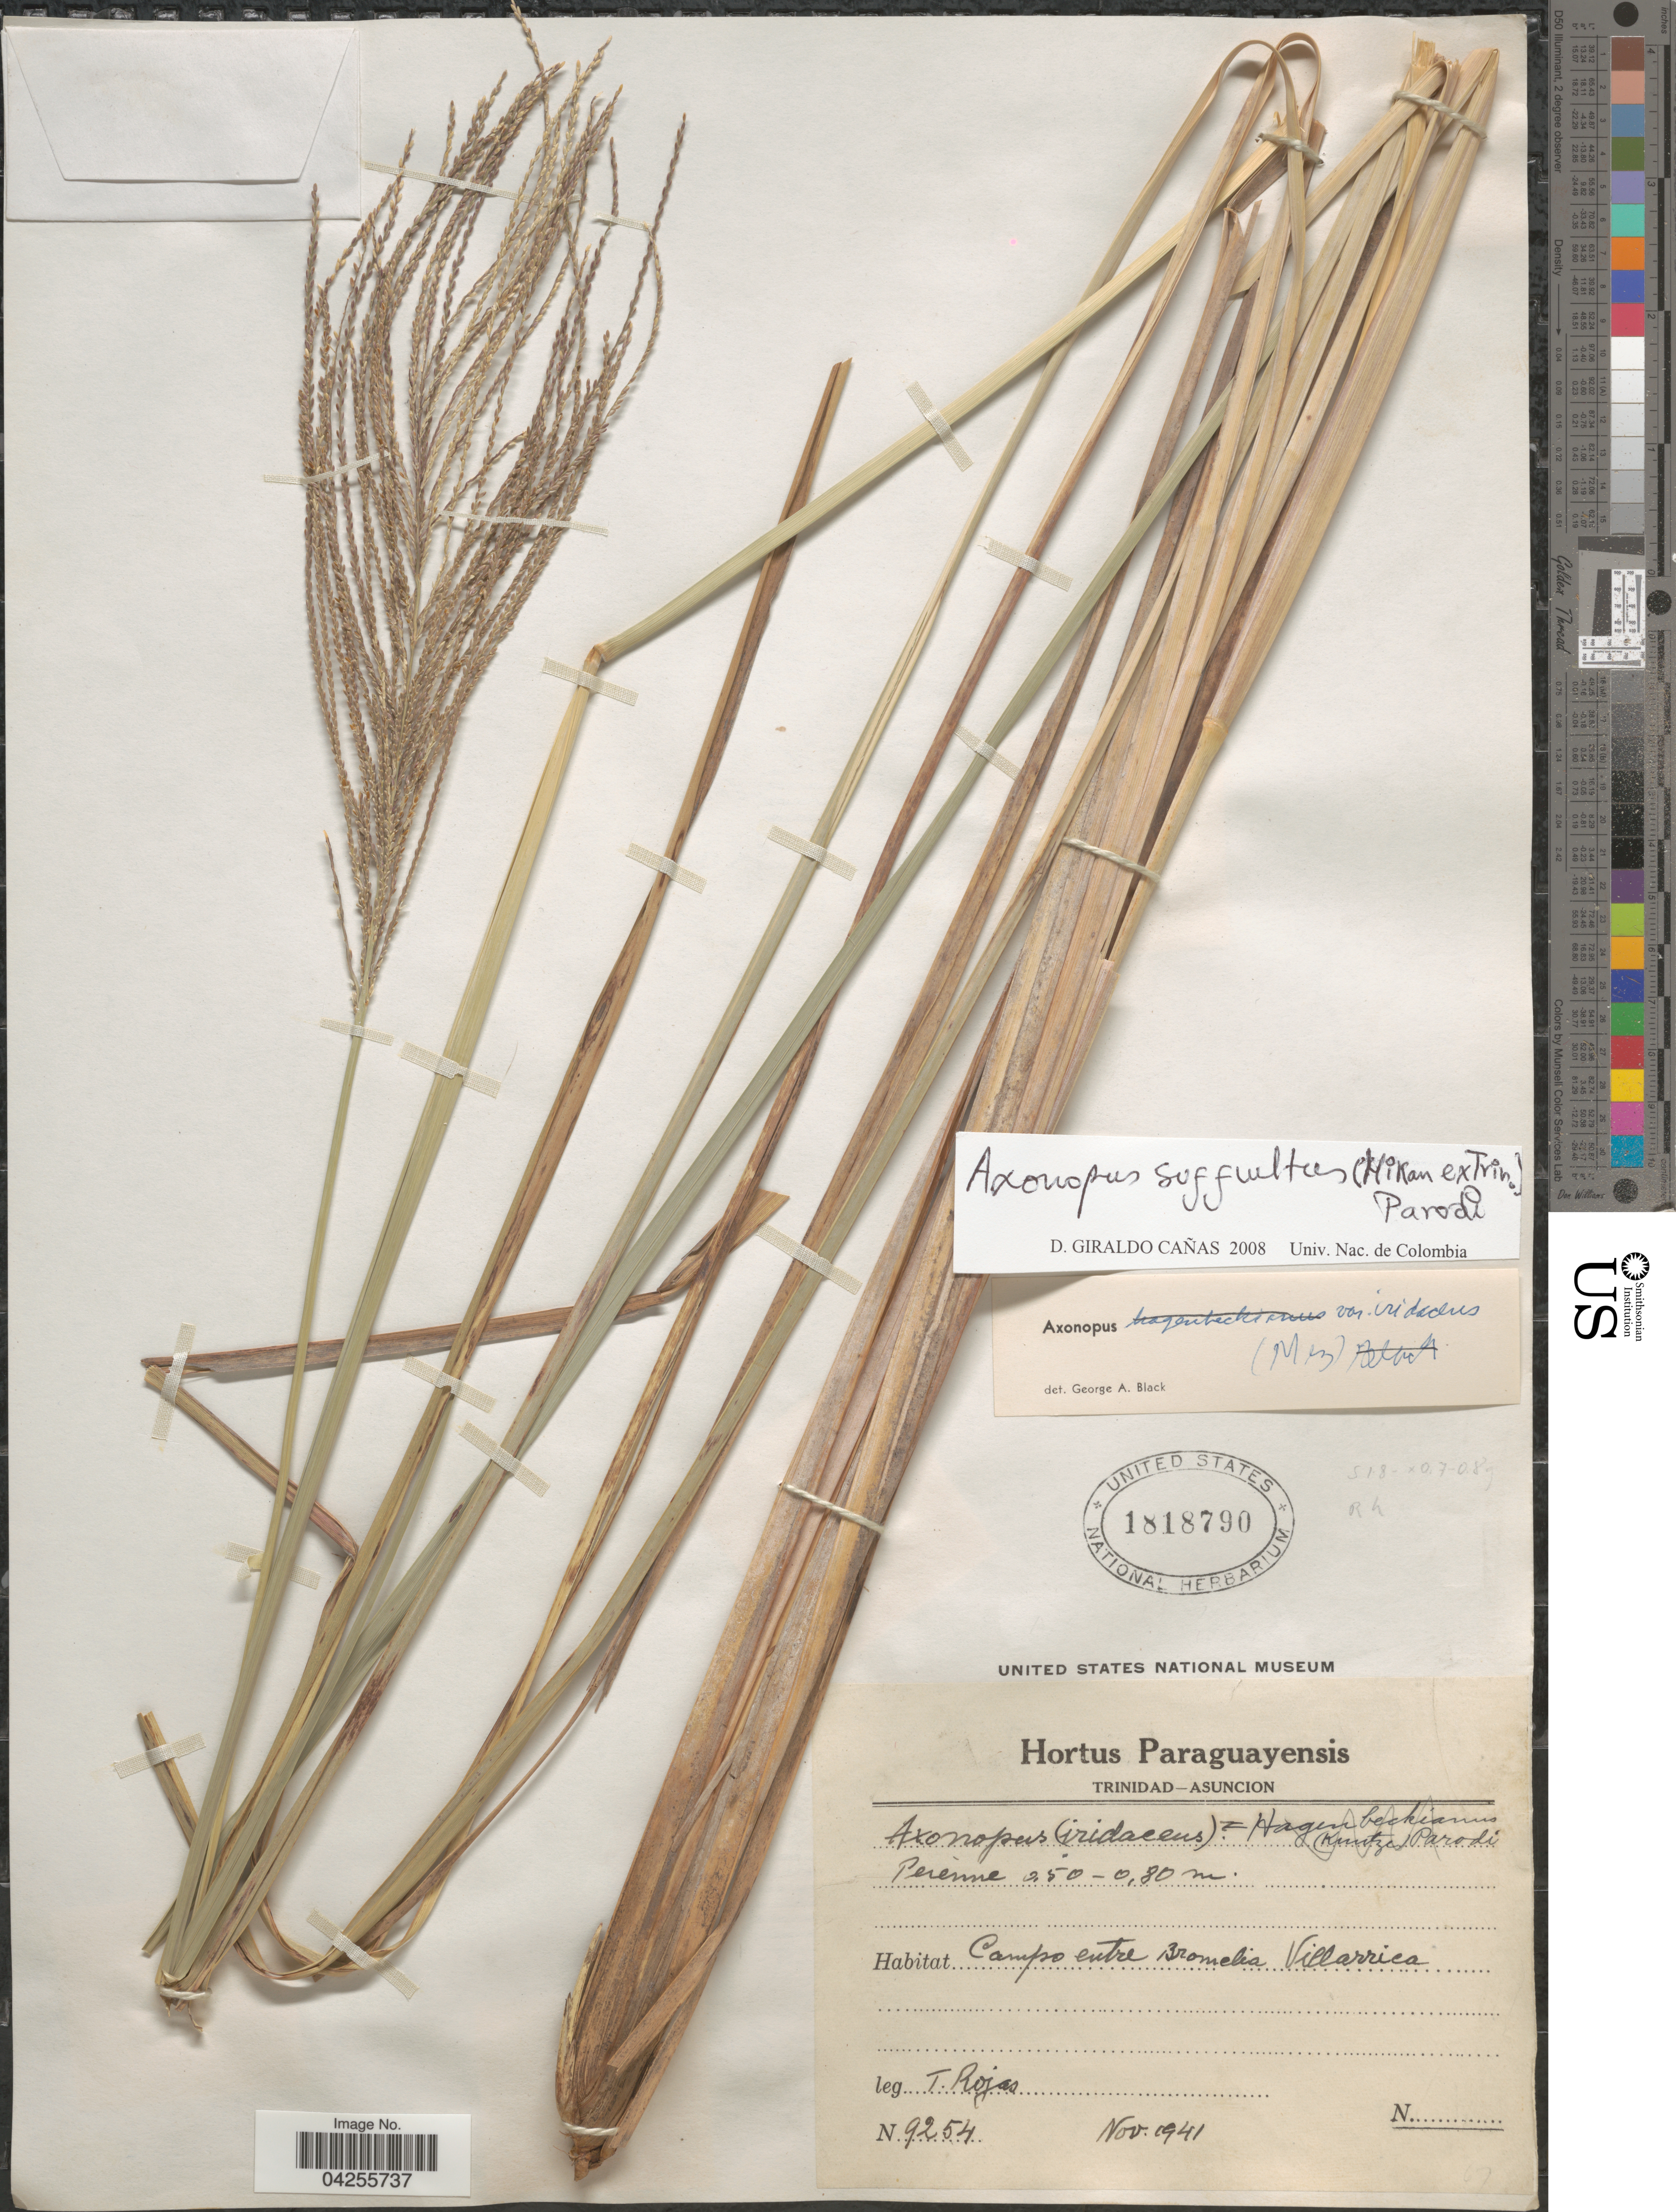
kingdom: Plantae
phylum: Tracheophyta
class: Liliopsida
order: Poales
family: Poaceae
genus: Axonopus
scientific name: Axonopus suffultus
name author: (Nees) Kuhlm.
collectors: T. Rojas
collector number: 9254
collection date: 1941-11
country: Paraguay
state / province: Asuncion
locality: Campo entre Bromelia Villarrica.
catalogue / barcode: US 1818790